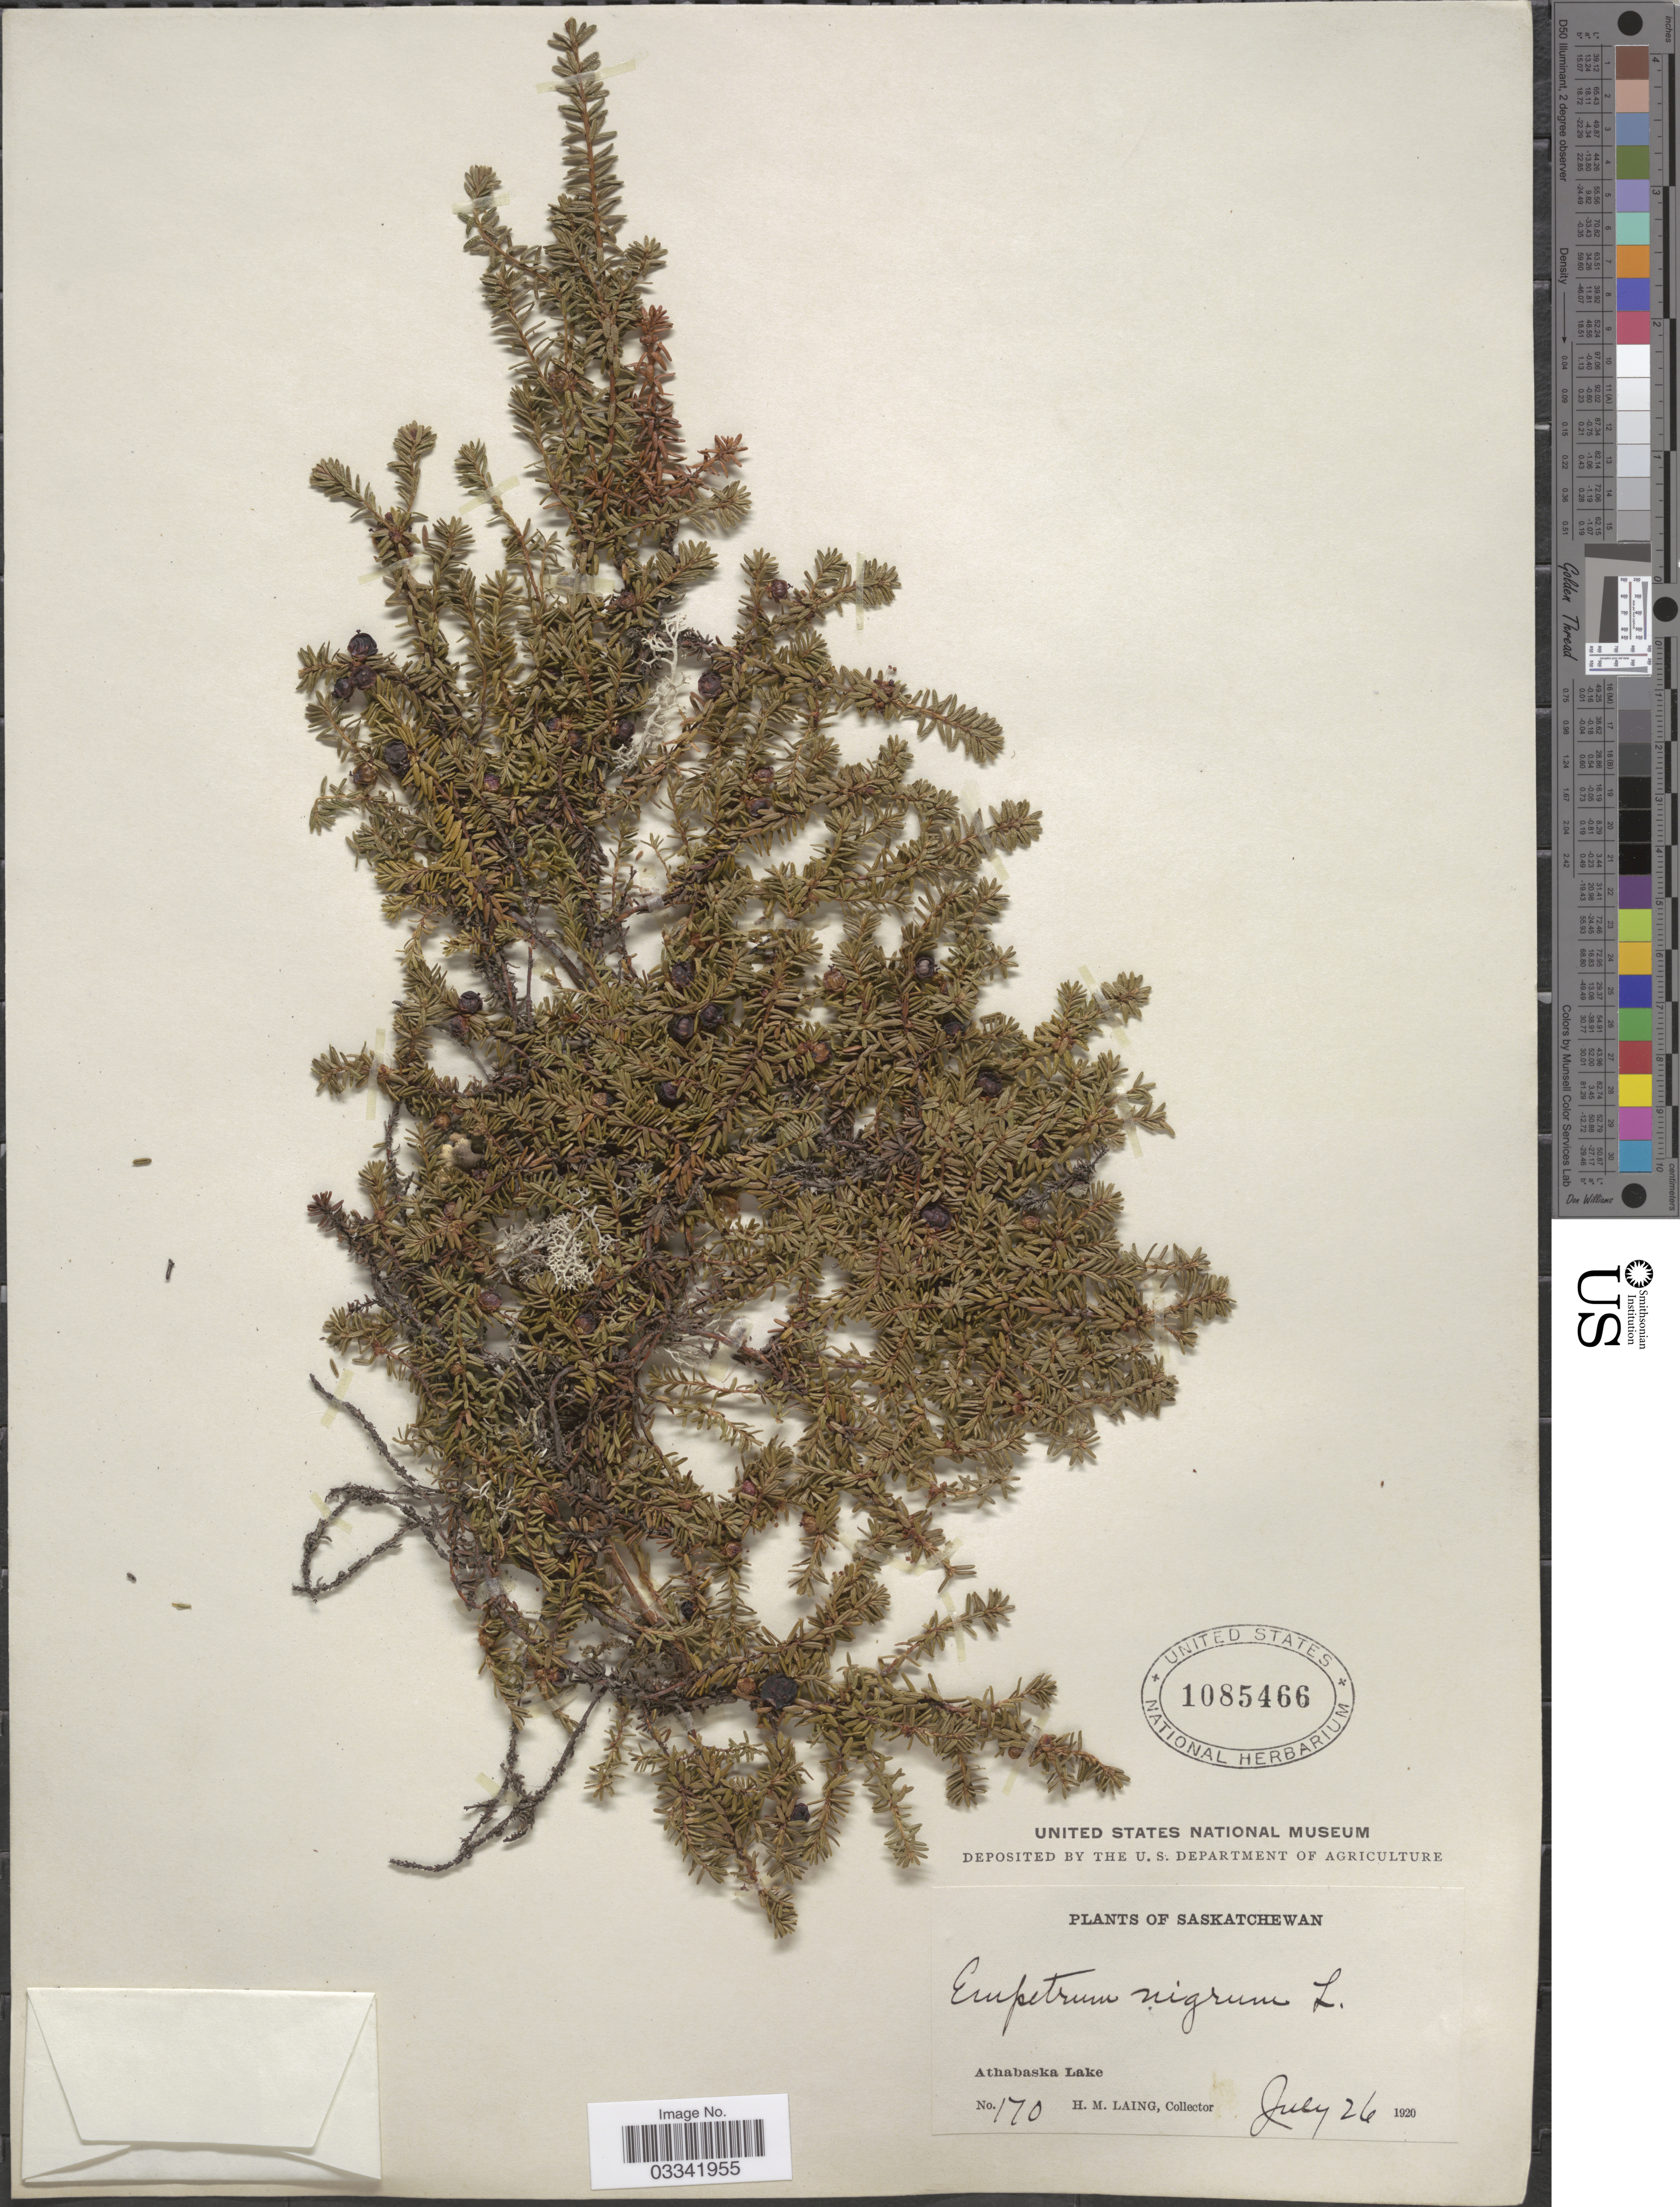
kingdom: Plantae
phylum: Tracheophyta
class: Magnoliopsida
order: Ericales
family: Ericaceae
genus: Empetrum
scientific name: Empetrum nigrum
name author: L.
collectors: H. Laing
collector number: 170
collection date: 1920-07-26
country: Canada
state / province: Saskatchewan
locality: Athabaska Lake.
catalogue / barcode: US 1085466